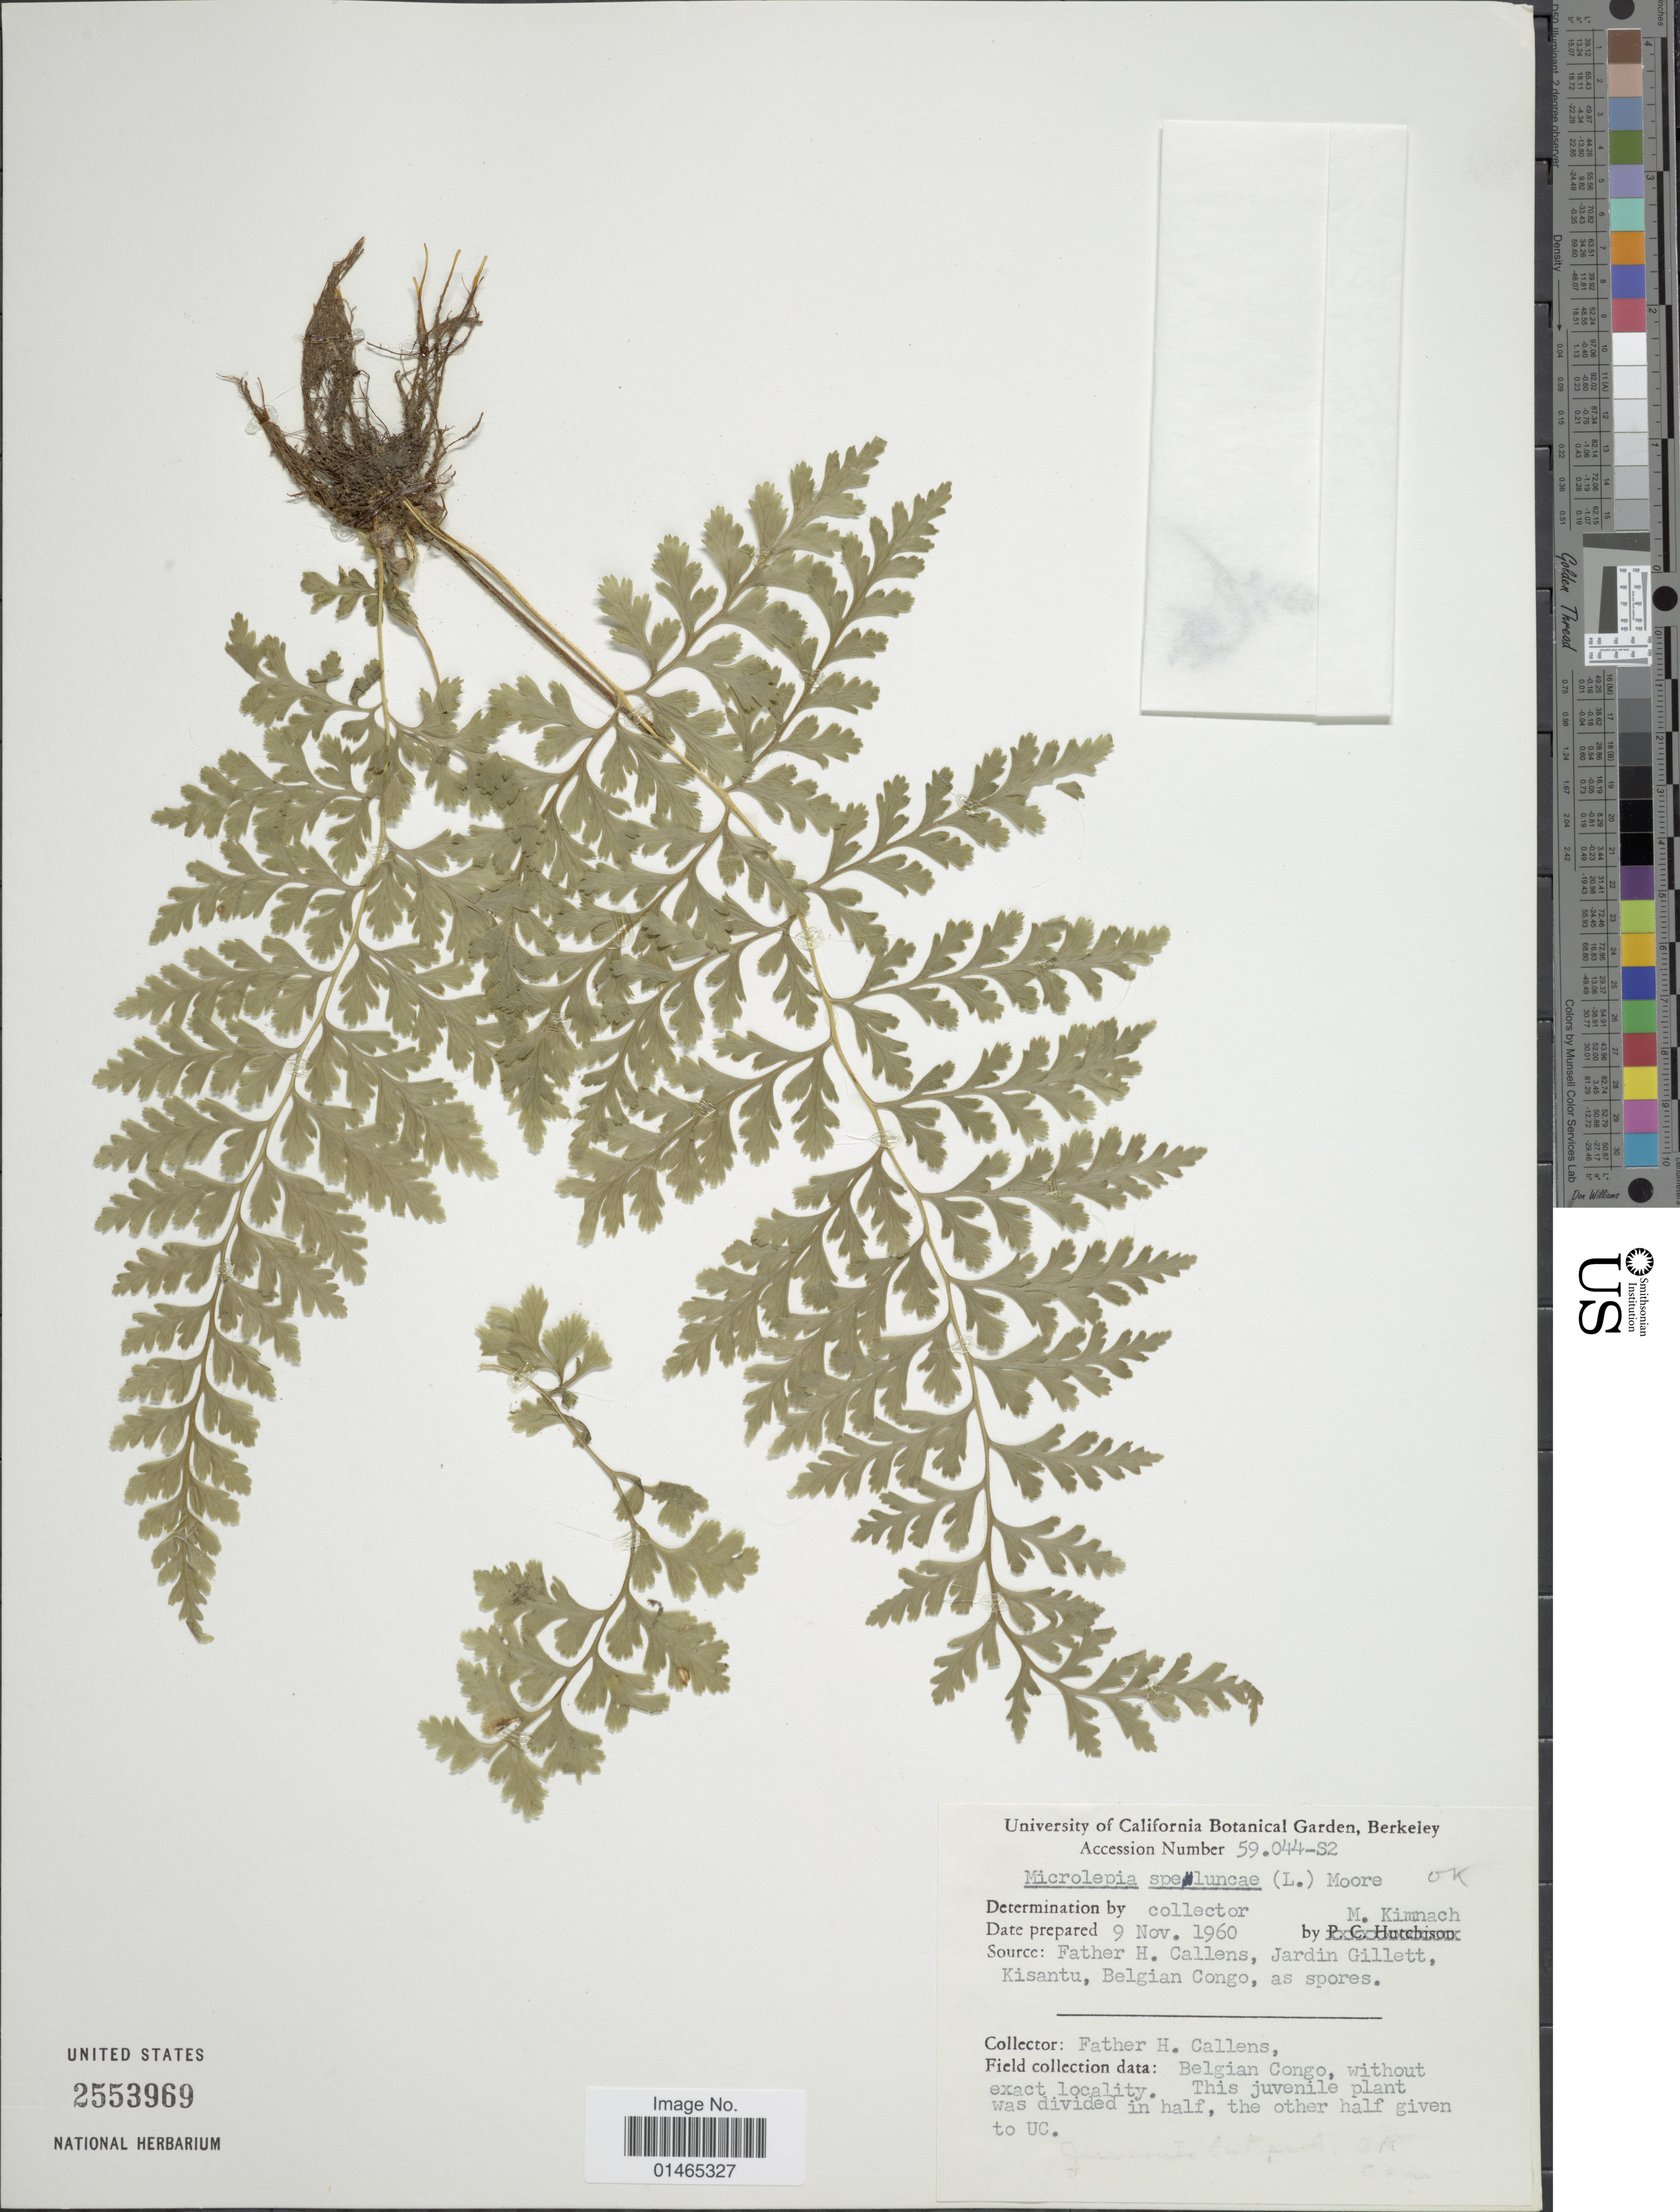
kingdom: Plantae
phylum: Tracheophyta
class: Polypodiopsida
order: Polypodiales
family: Dennstaedtiaceae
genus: Microlepia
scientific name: Microlepia speluncae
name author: (L.) T. Moore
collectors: M. W. Kimnach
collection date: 1960-11-09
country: United States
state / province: California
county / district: Alameda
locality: University of California Botanical Garden, Berkeley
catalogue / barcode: US 2553969